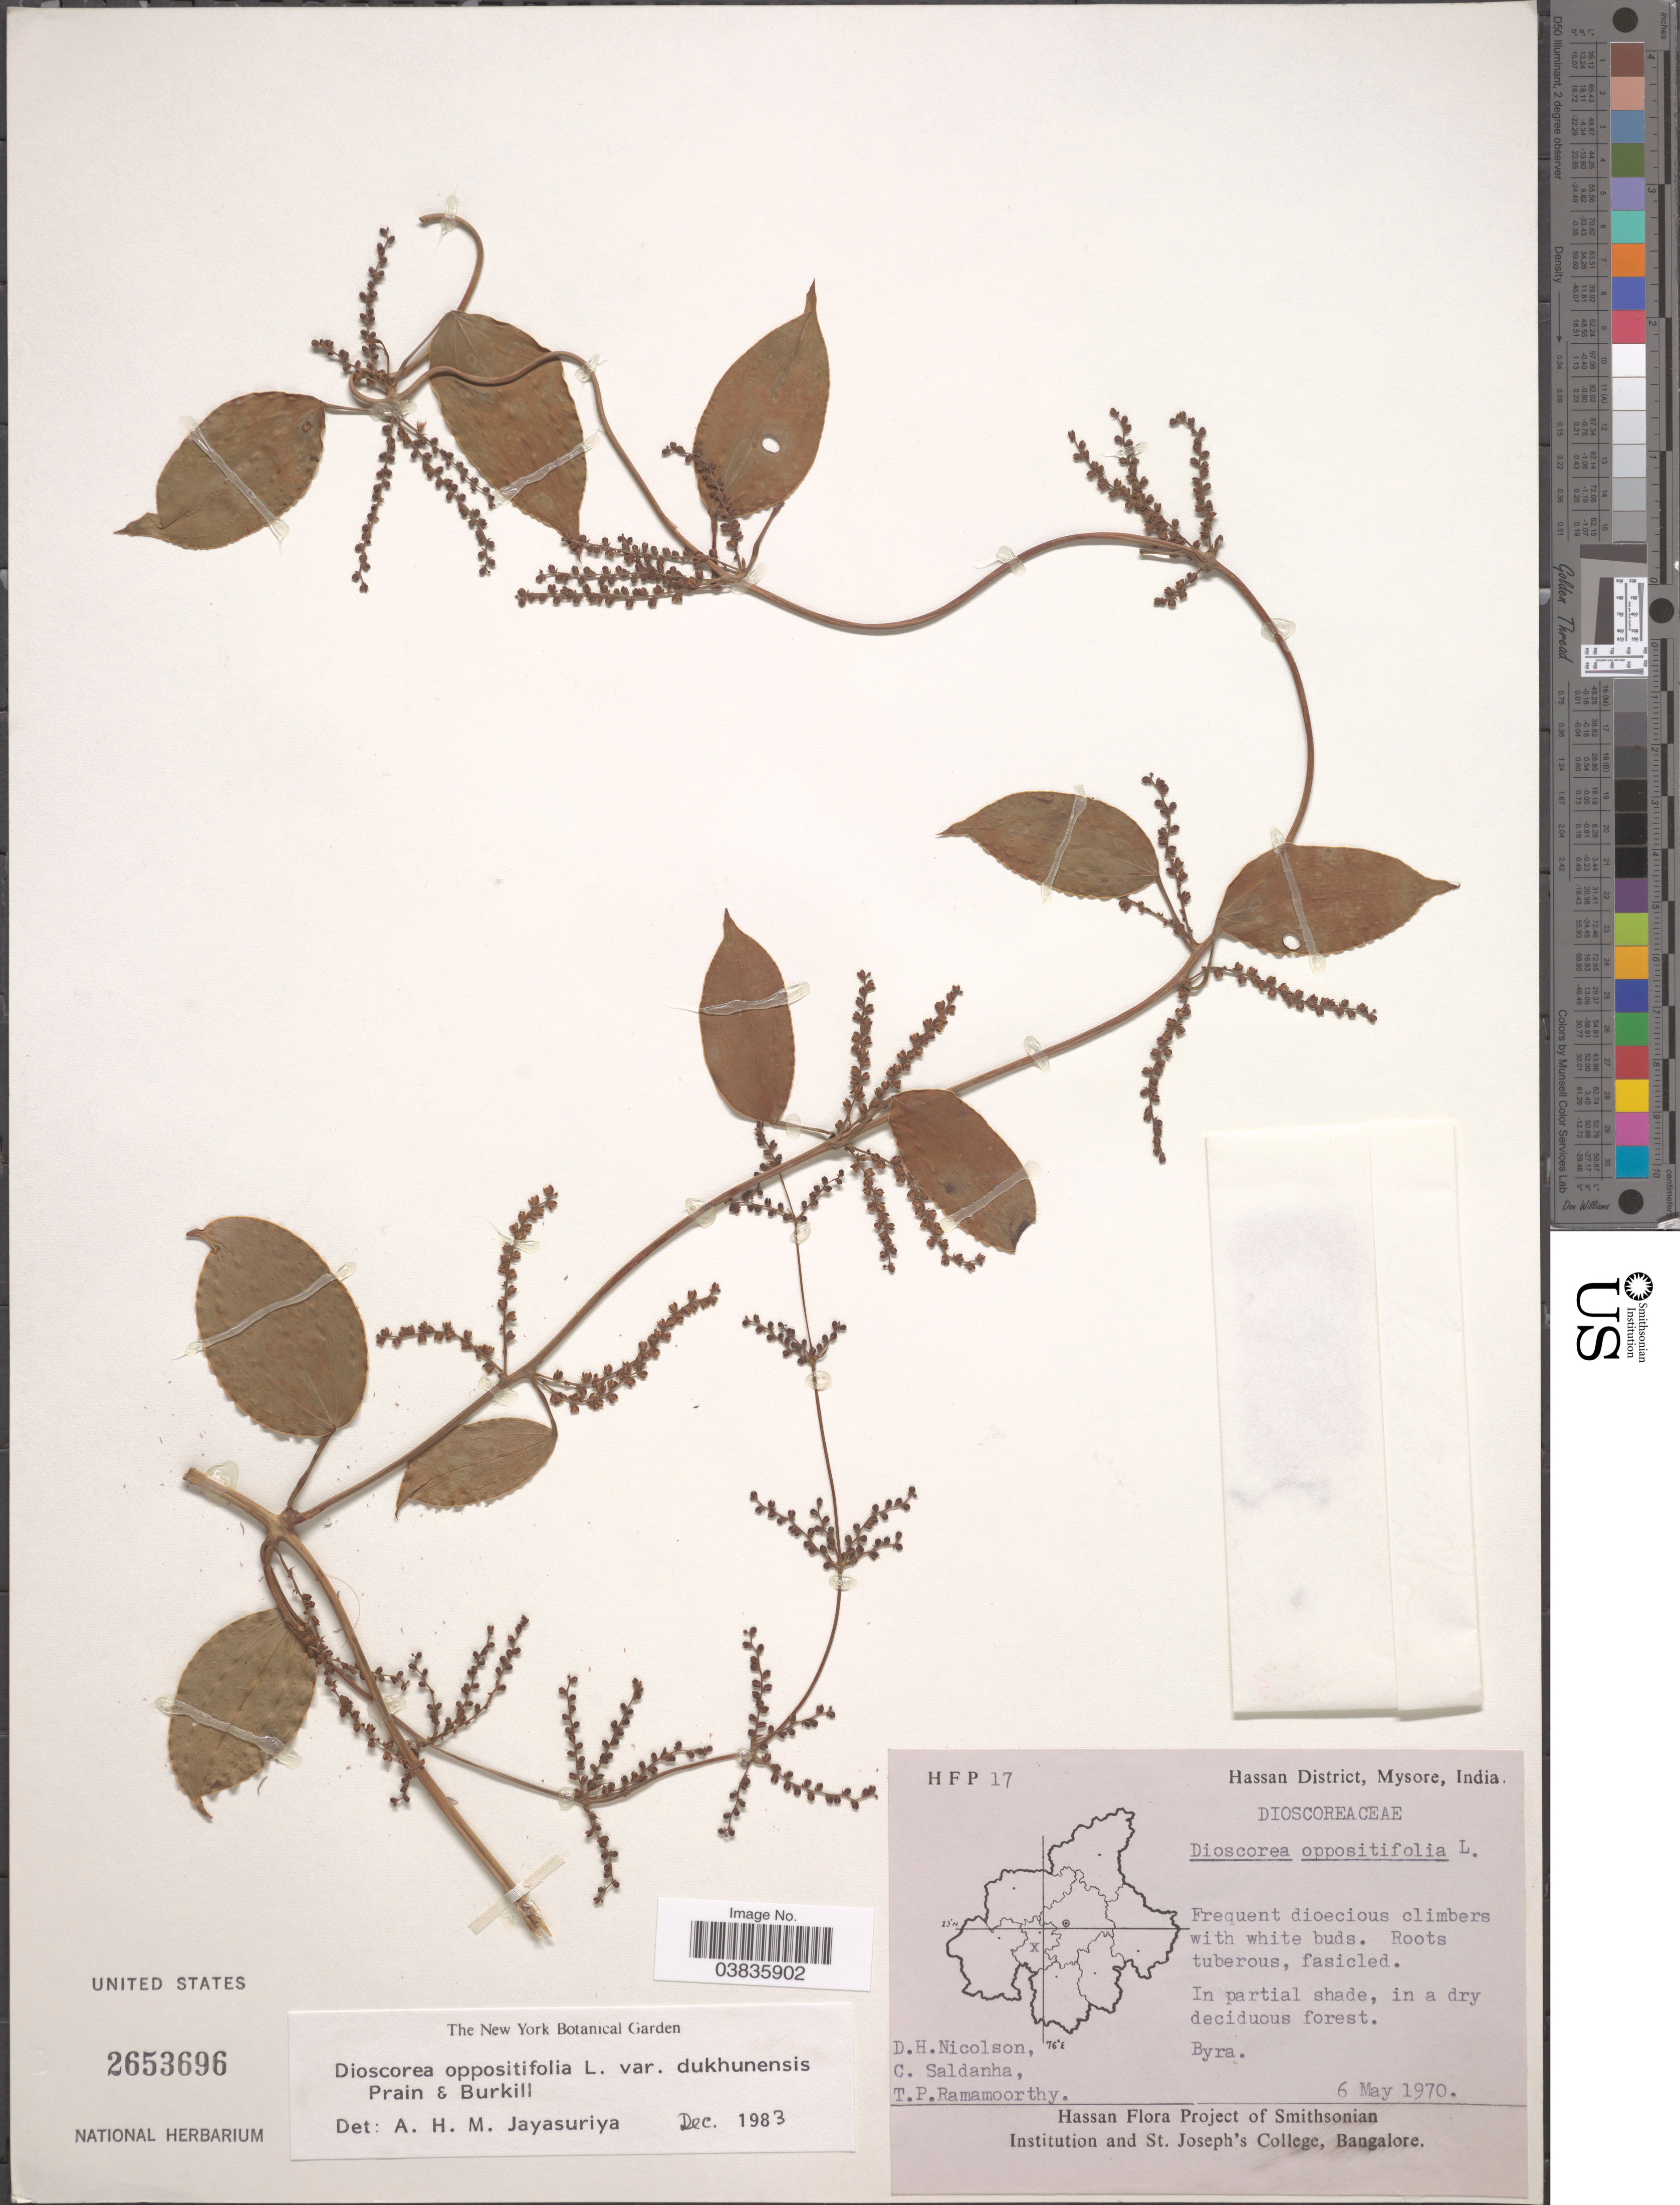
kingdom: Plantae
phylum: Tracheophyta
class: Liliopsida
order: Dioscoreales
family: Dioscoreaceae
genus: Dioscorea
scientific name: Dioscorea oppositifolia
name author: L.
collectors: D. H. Nicolson, C. Saldanha & T. P. Ramamoorthy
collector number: HFP 17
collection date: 1970-05-06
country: India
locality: Hassan District, Mysore. Byra.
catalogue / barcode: US 2653696